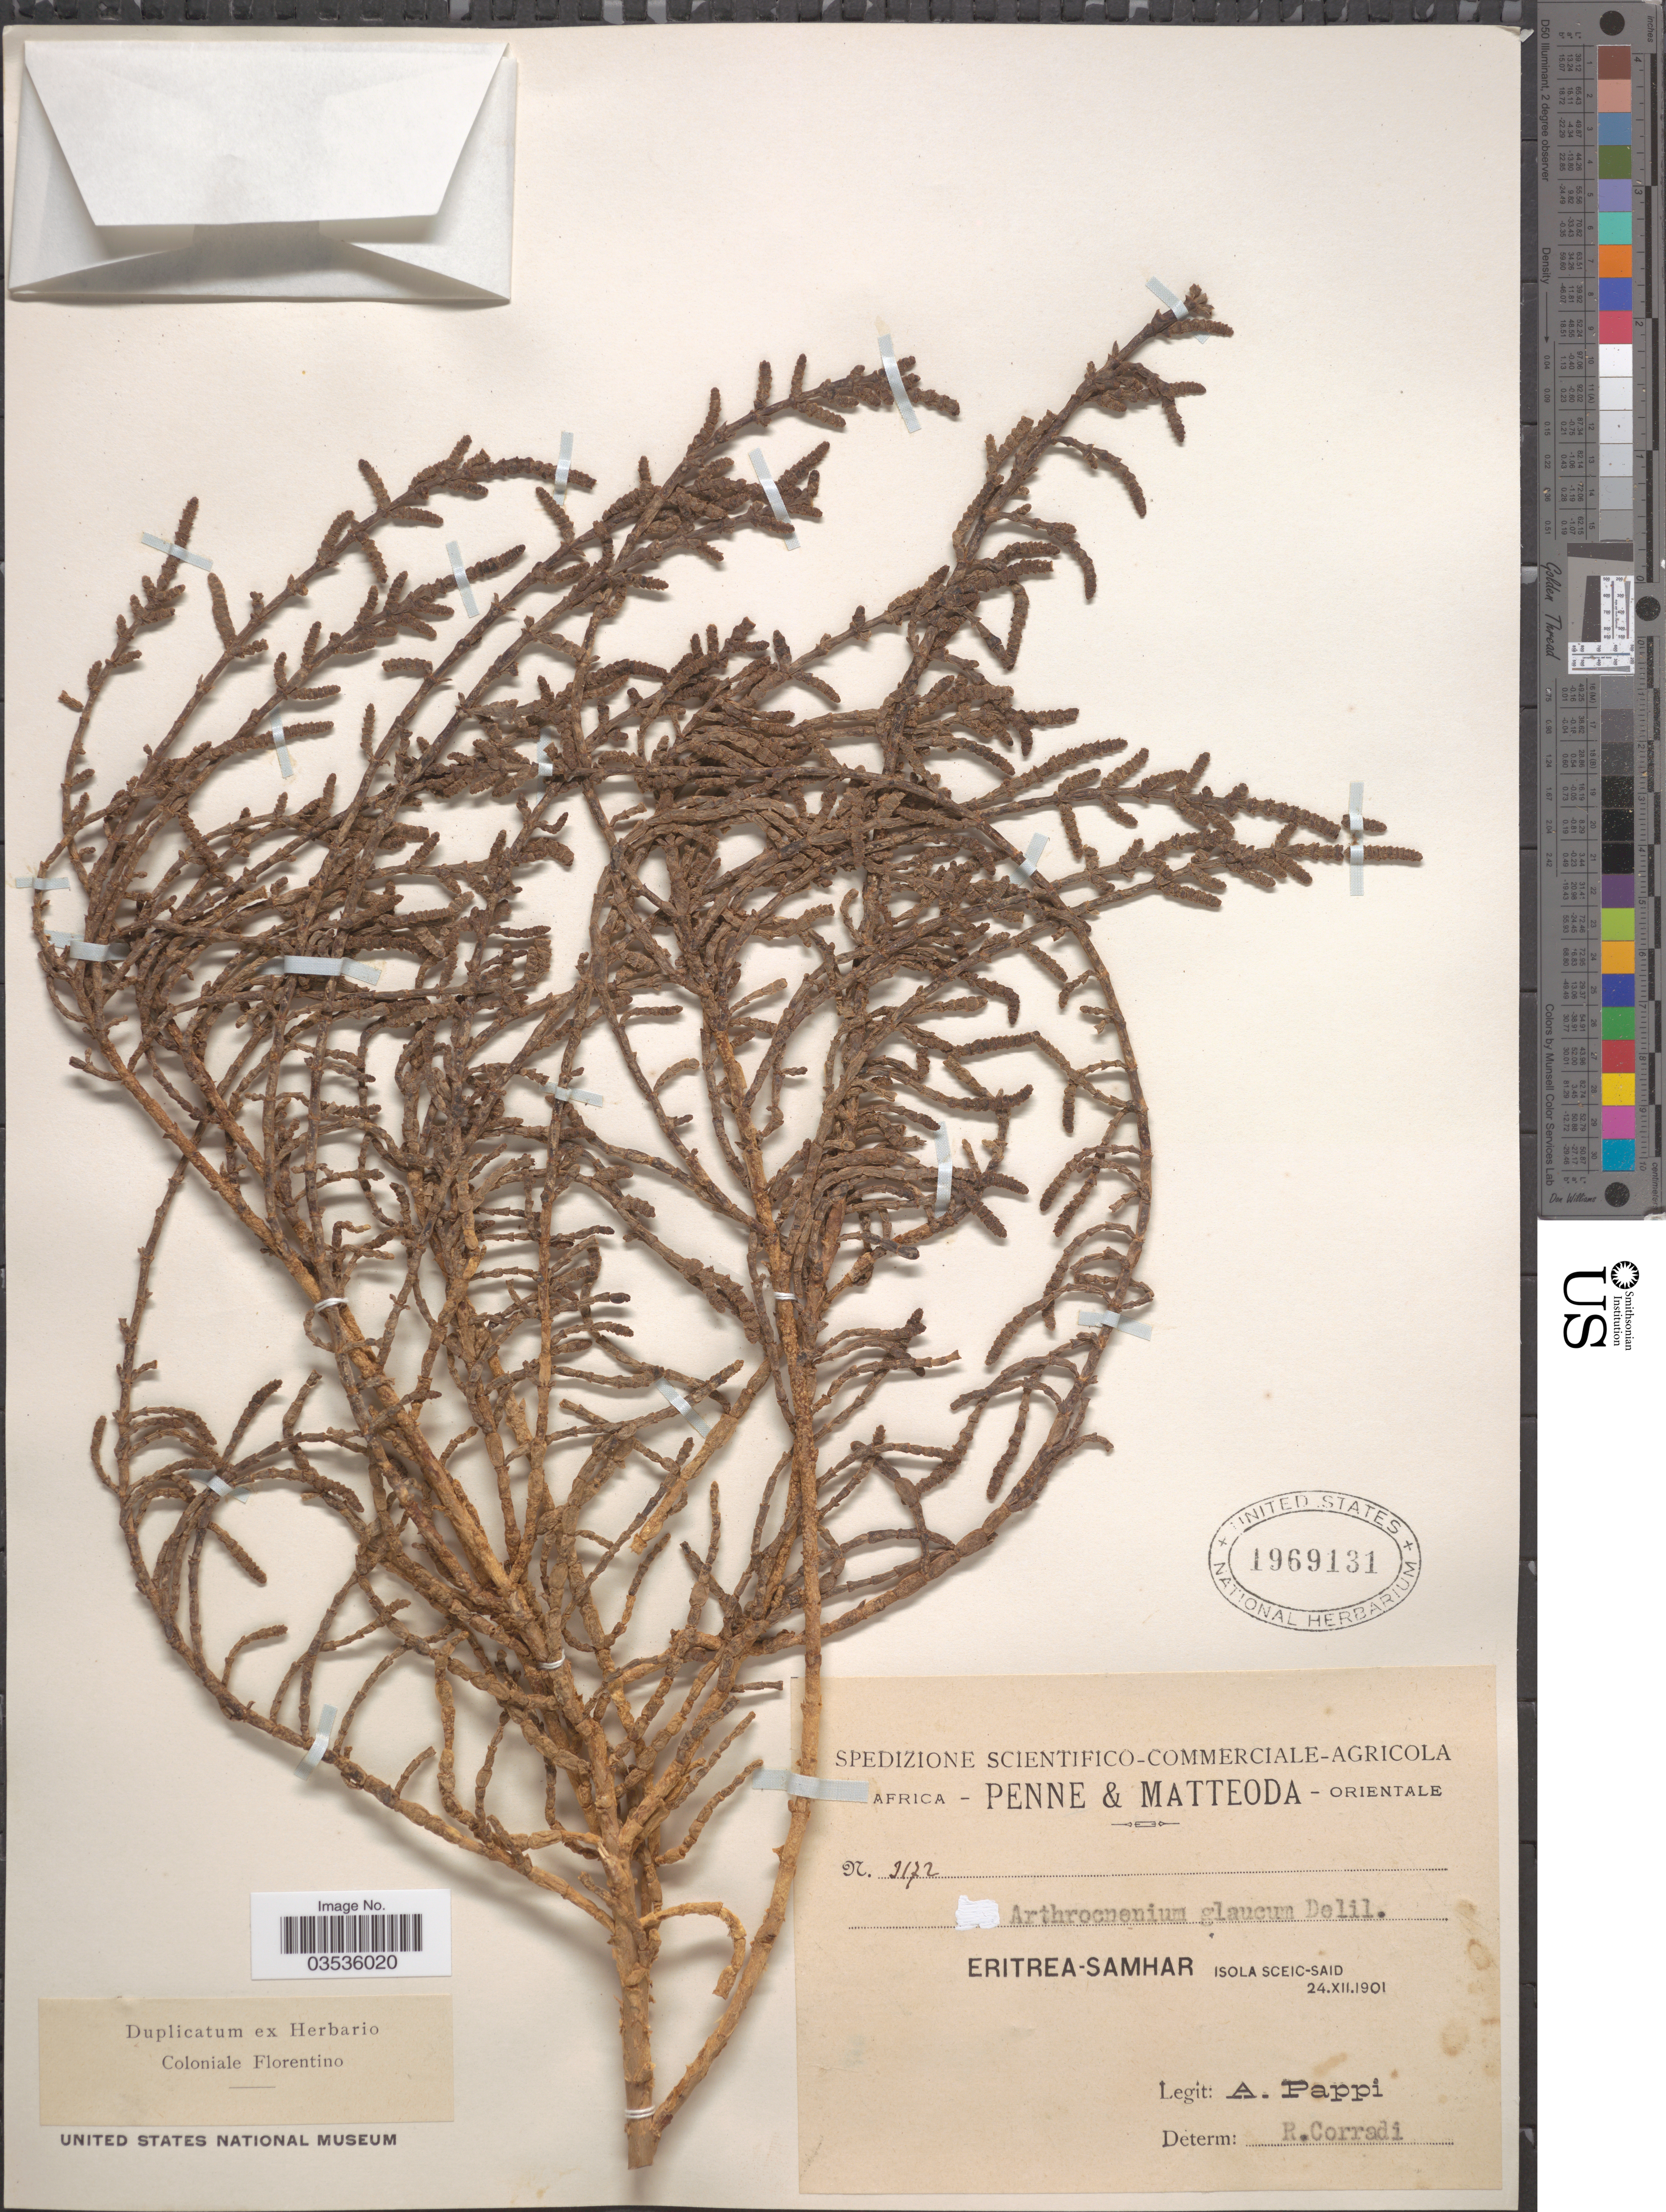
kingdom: Plantae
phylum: Tracheophyta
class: Magnoliopsida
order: Caryophyllales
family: Amaranthaceae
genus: Salicornia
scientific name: Salicornia fruticosa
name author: (L.) L.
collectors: A. Pappi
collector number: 3172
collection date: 1901-12-24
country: Eritrea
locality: Africa Orientale. Eritrea-Samhar. Isola sceic-said.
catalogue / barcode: US 1969131